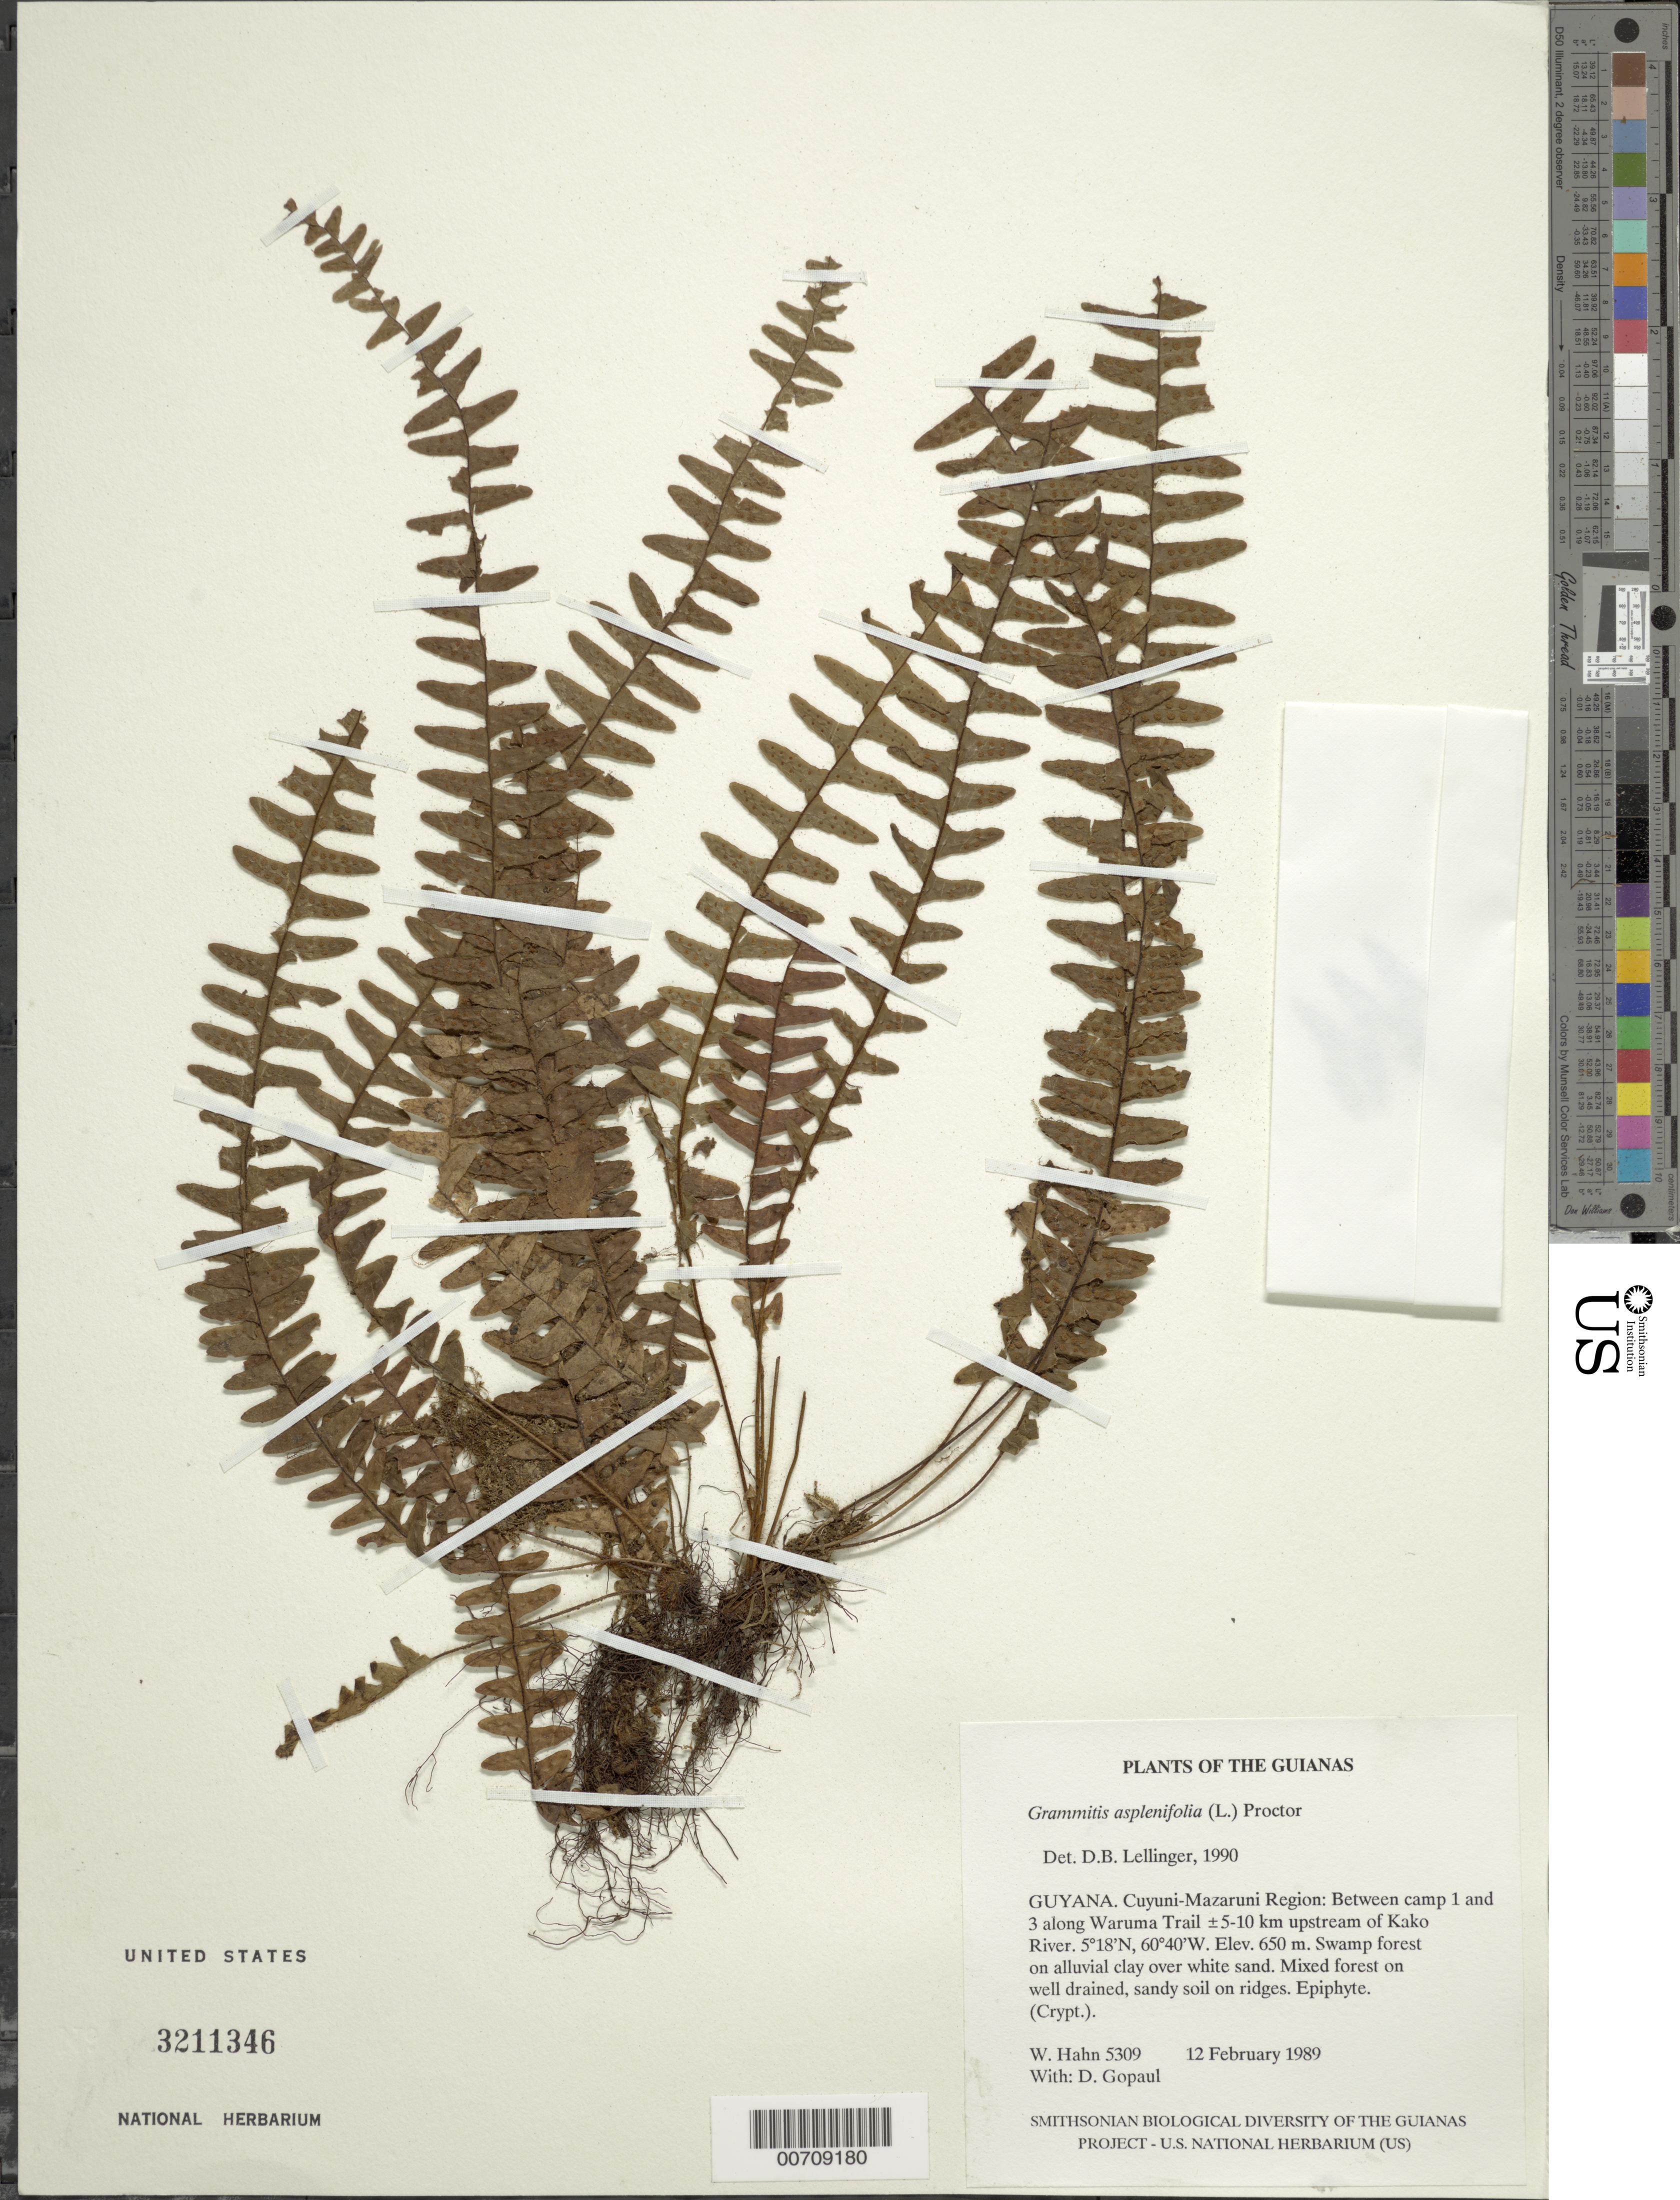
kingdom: Plantae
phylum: Tracheophyta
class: Polypodiopsida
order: Polypodiales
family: Polypodiaceae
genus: Terpsichore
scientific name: Terpsichore asplenifolia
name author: (L.) A.R. Sm.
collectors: W. Hahn & D. Gopaul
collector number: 5309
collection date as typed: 12 February 1989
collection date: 1989-02-12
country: Guyana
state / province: Cuyuni-Mazaruni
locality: Between camp 1 and 3 along Waruma Trail ±5-10 km upstream of Kako River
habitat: Swamp forest on alluvial clay over white sand. Mixed forest on well drained, sandy soil on ridges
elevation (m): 650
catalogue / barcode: US 3211346